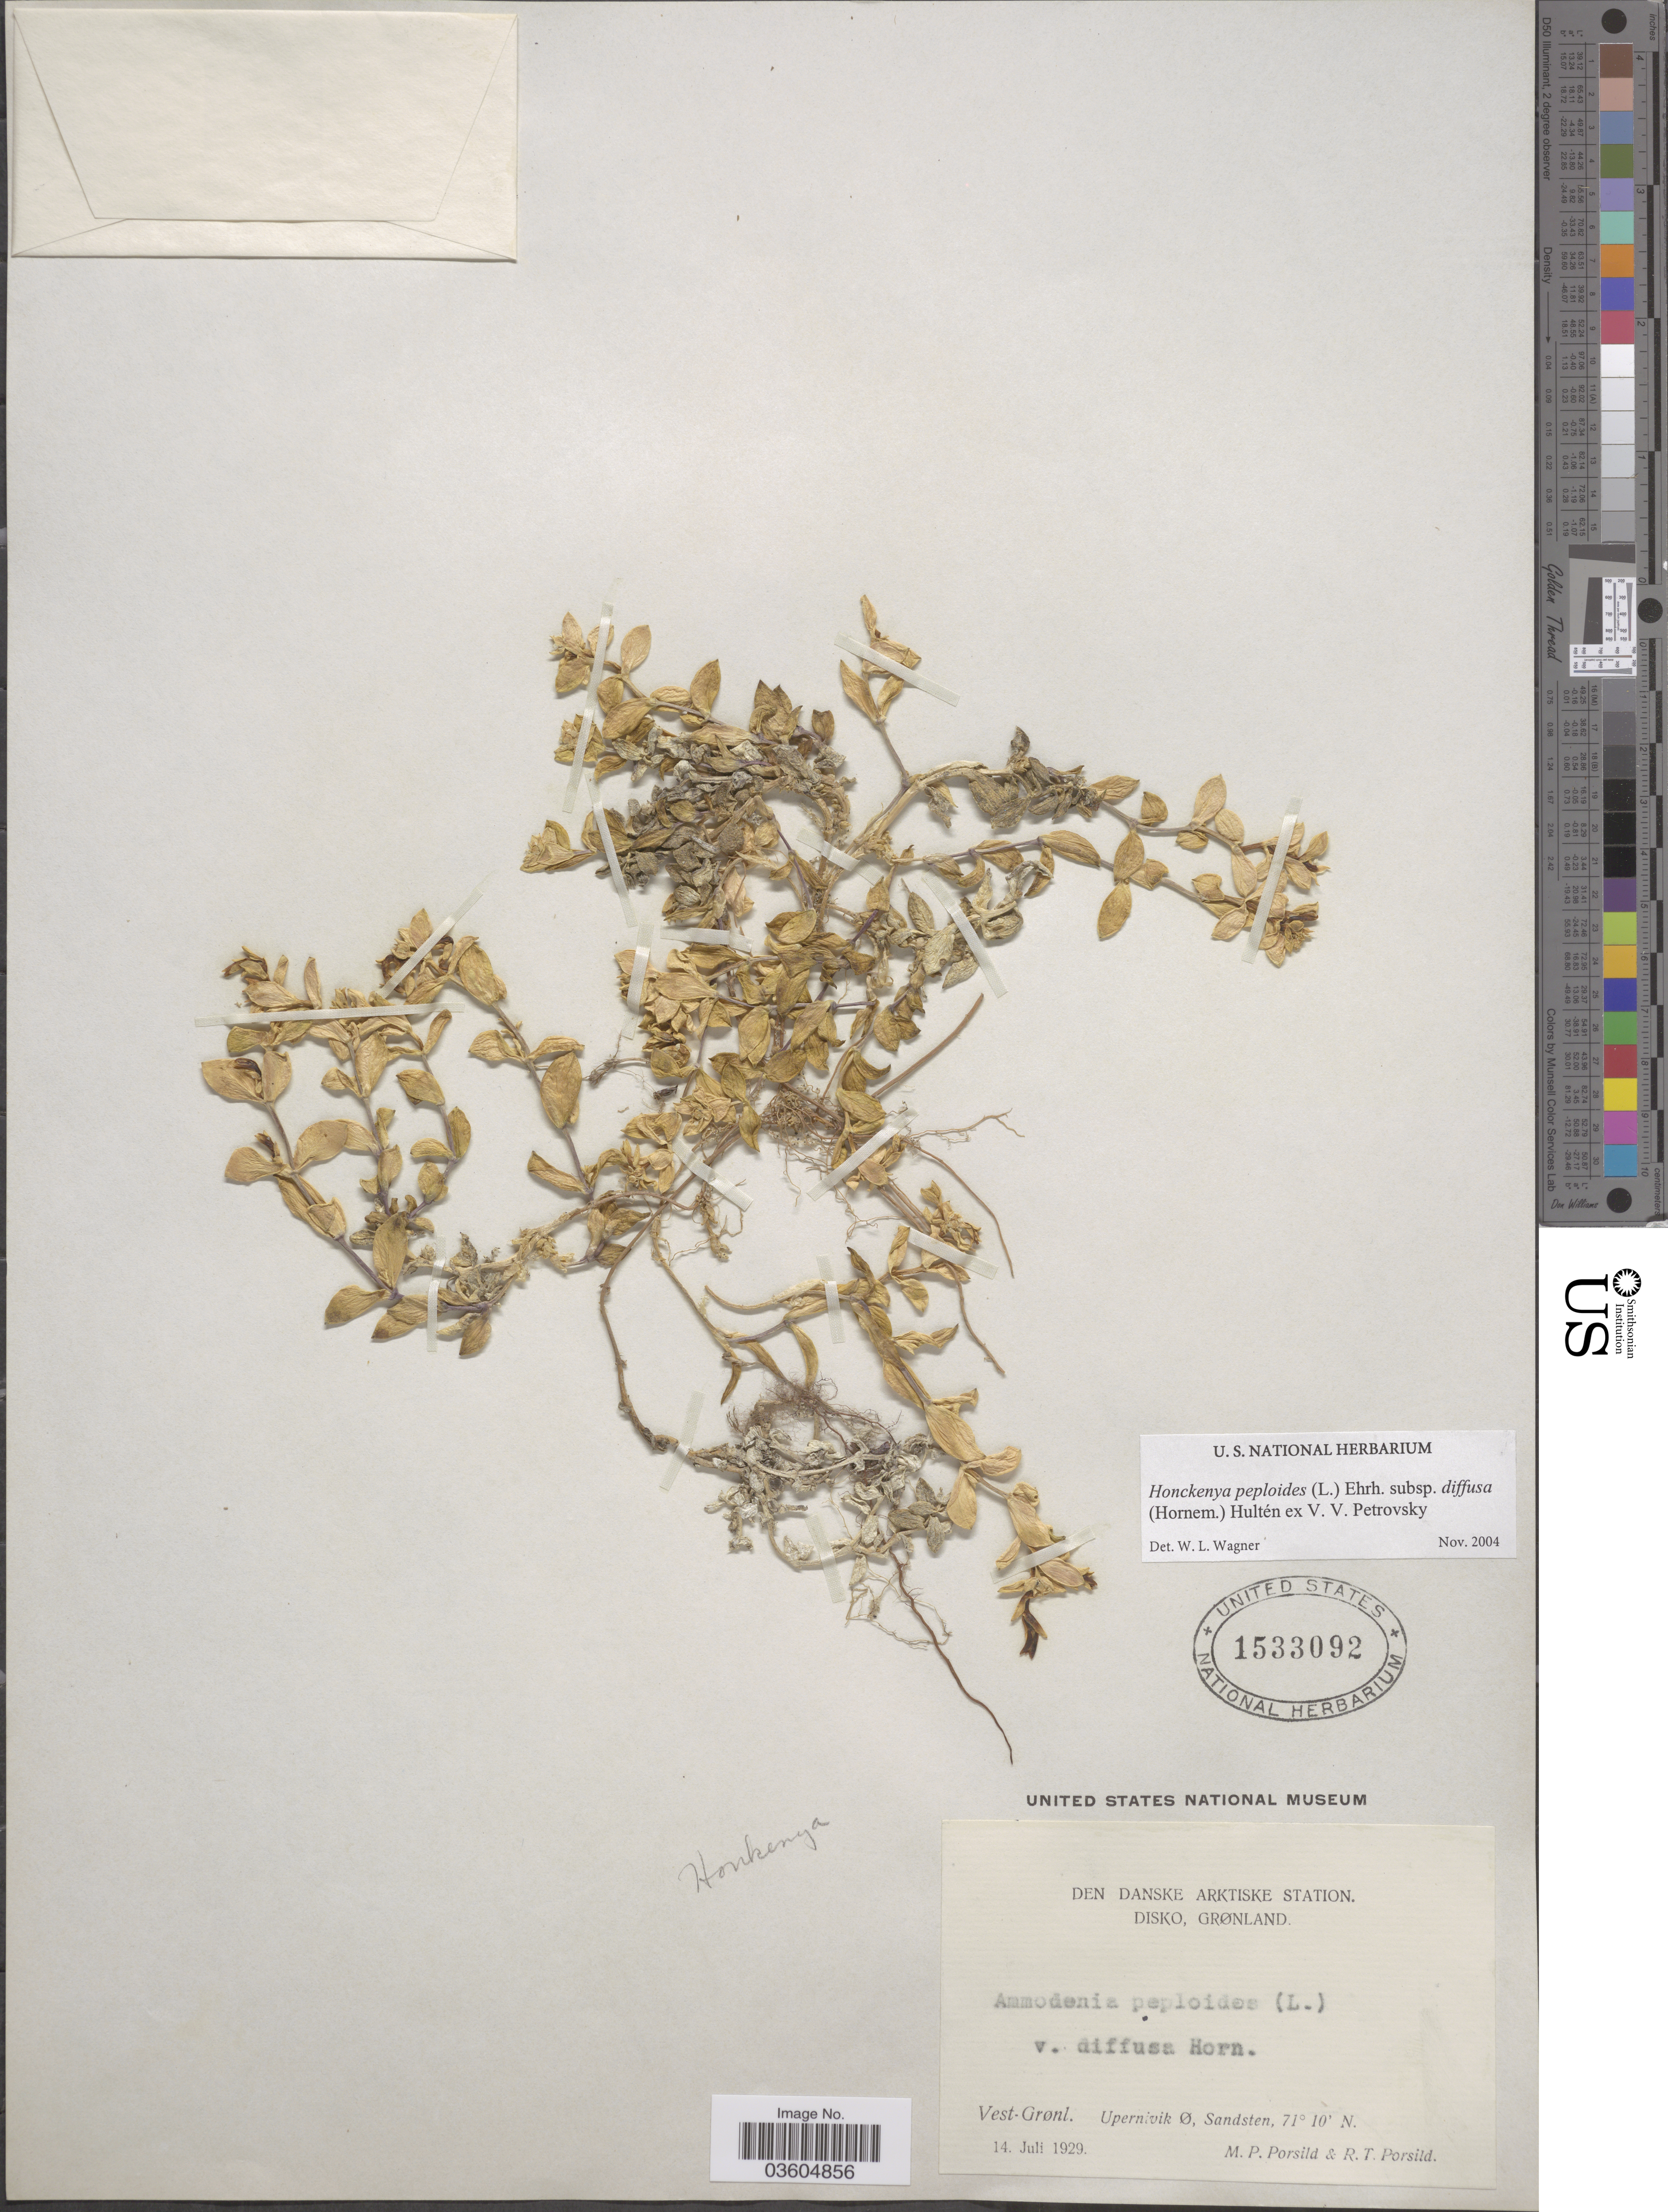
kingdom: Plantae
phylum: Tracheophyta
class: Magnoliopsida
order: Caryophyllales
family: Caryophyllaceae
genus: Honckenya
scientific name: Honckenya peploides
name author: (L.) Ehrh.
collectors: M. P. Porsild & R. T. Porsild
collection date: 1929-07-14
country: Greenland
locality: Den Danske Arktiske Station. Disko, Grønland. Vest-Grønl. Upernivik Ø, Sandsten.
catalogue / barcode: US 1533092